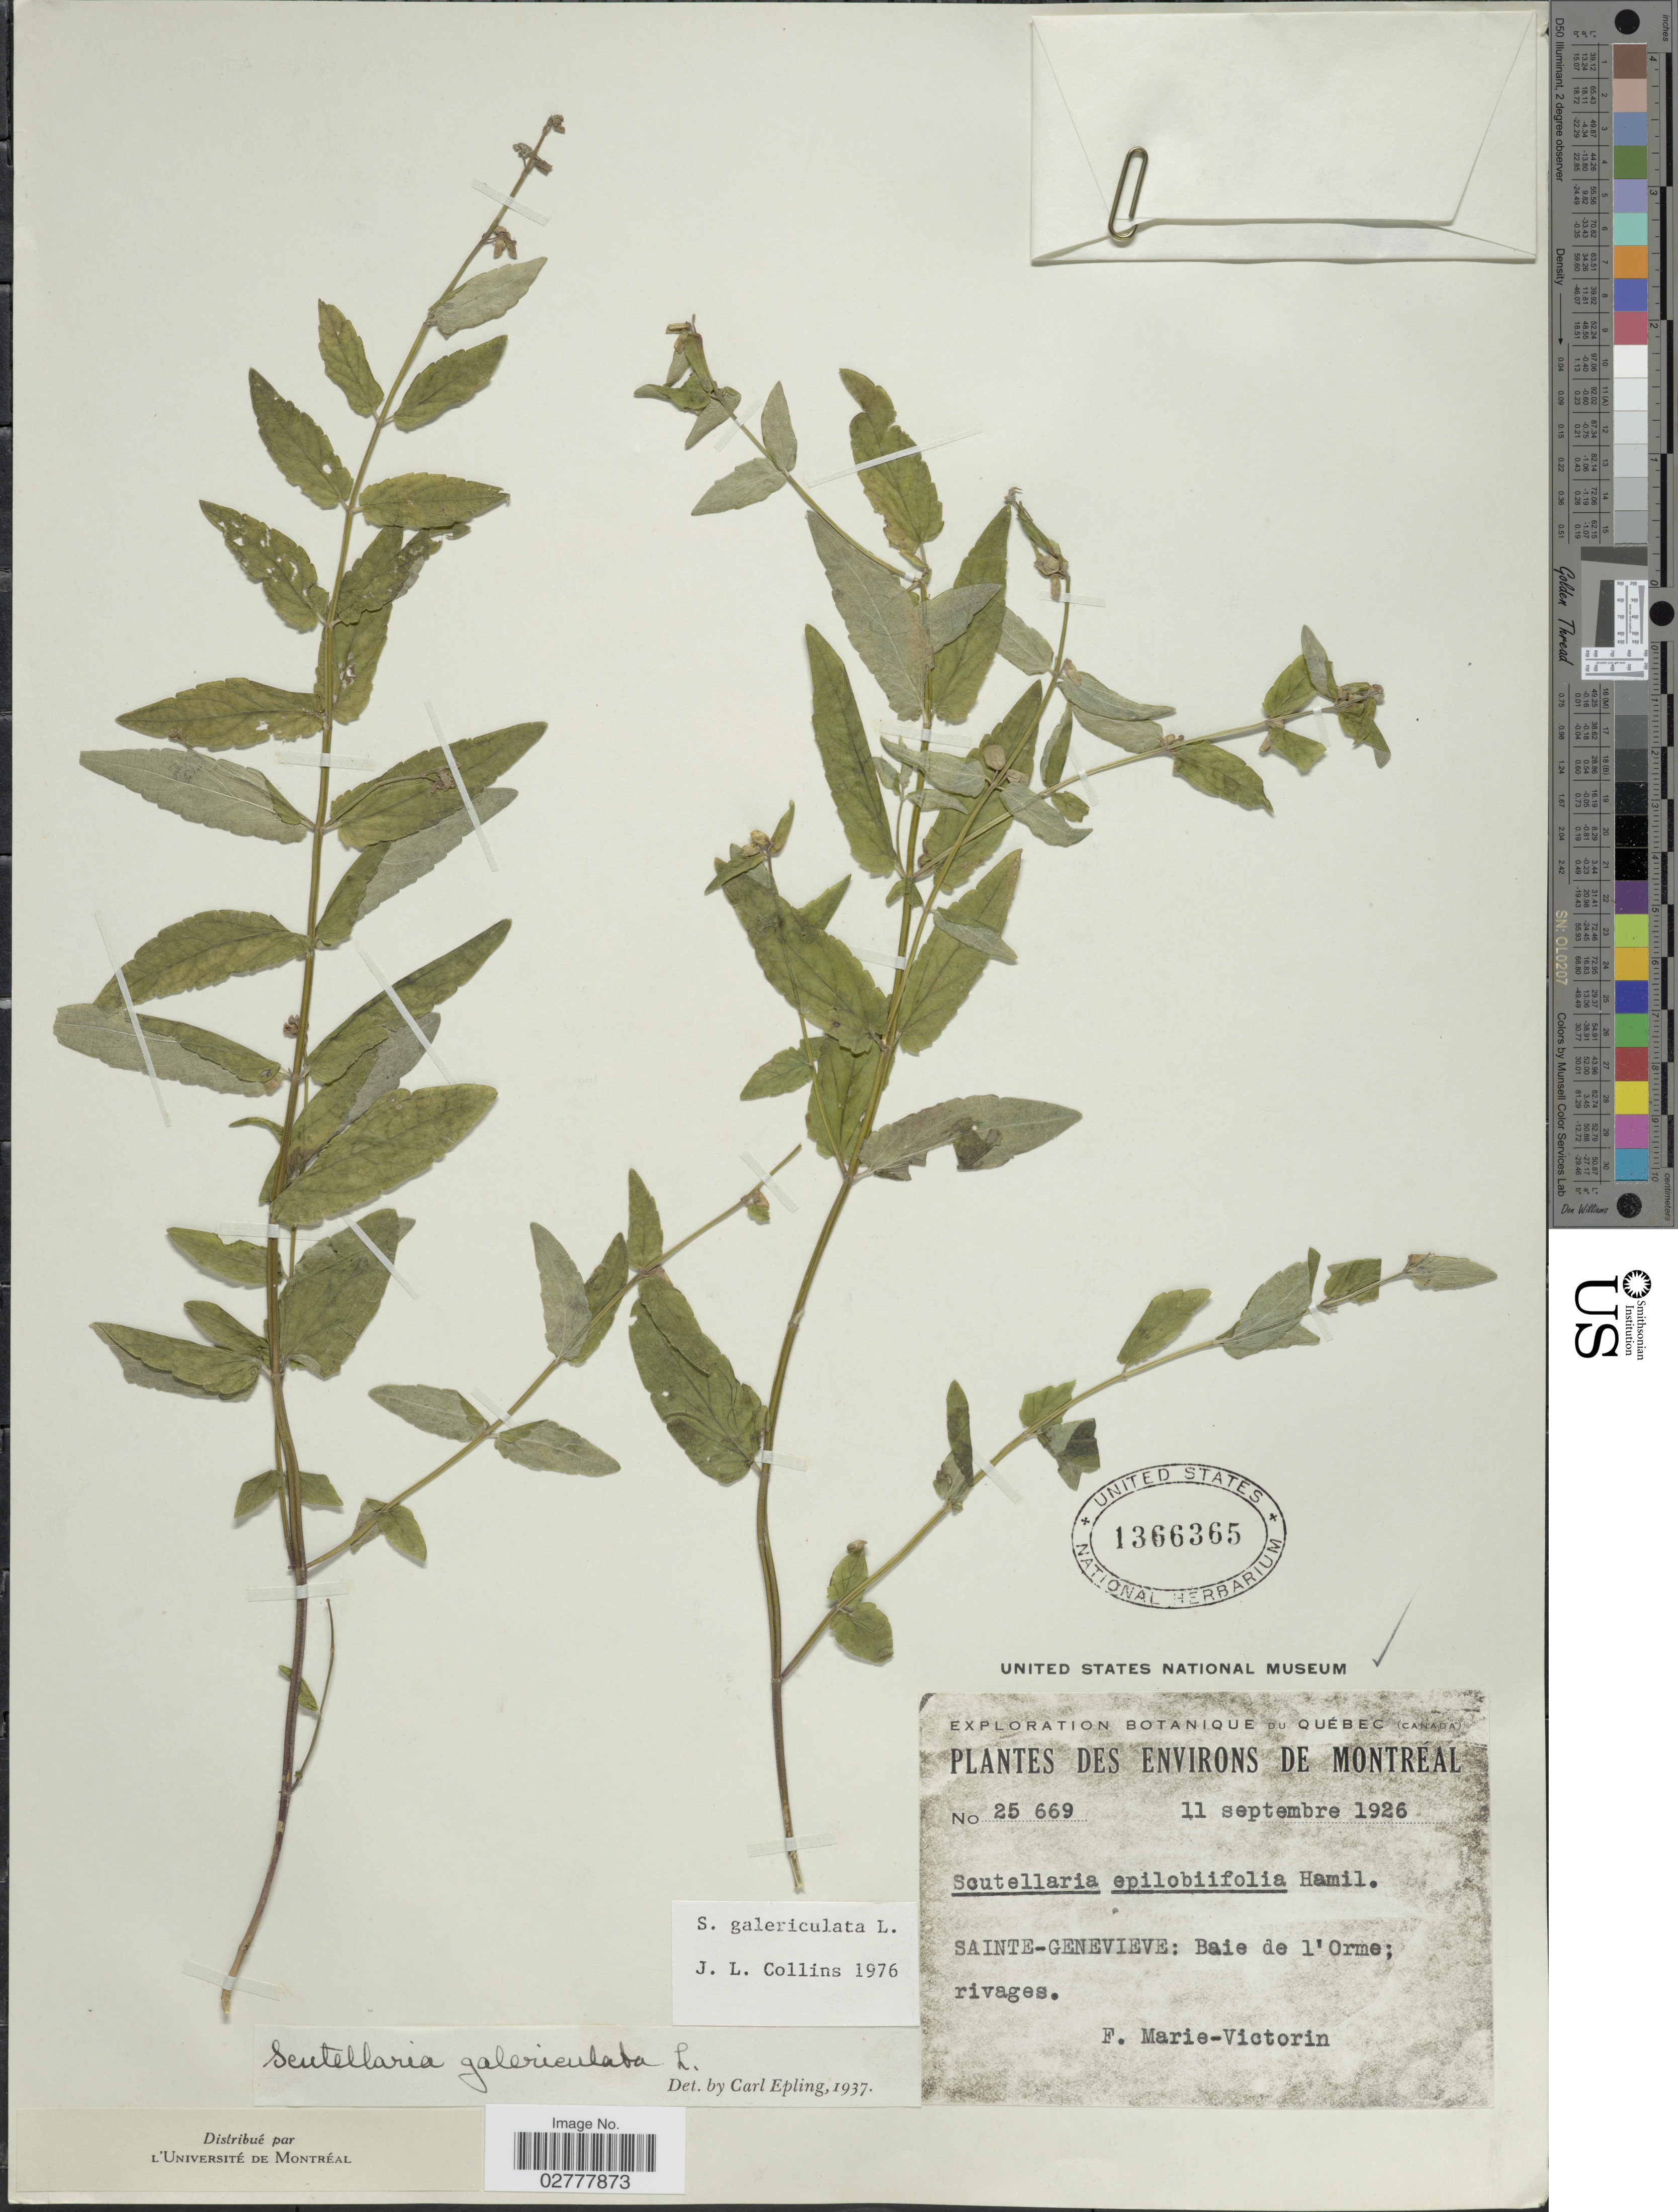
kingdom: Plantae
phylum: Tracheophyta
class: Magnoliopsida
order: Lamiales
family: Lamiaceae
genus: Scutellaria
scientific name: Scutellaria galericulata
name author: L.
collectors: F. Marie-Victorin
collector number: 25669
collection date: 1926-09-11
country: Canada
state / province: Quebec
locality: Environs de Montreal. Sainte-Genevieve: Baie de l'Orme; rivages.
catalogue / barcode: US 1366365